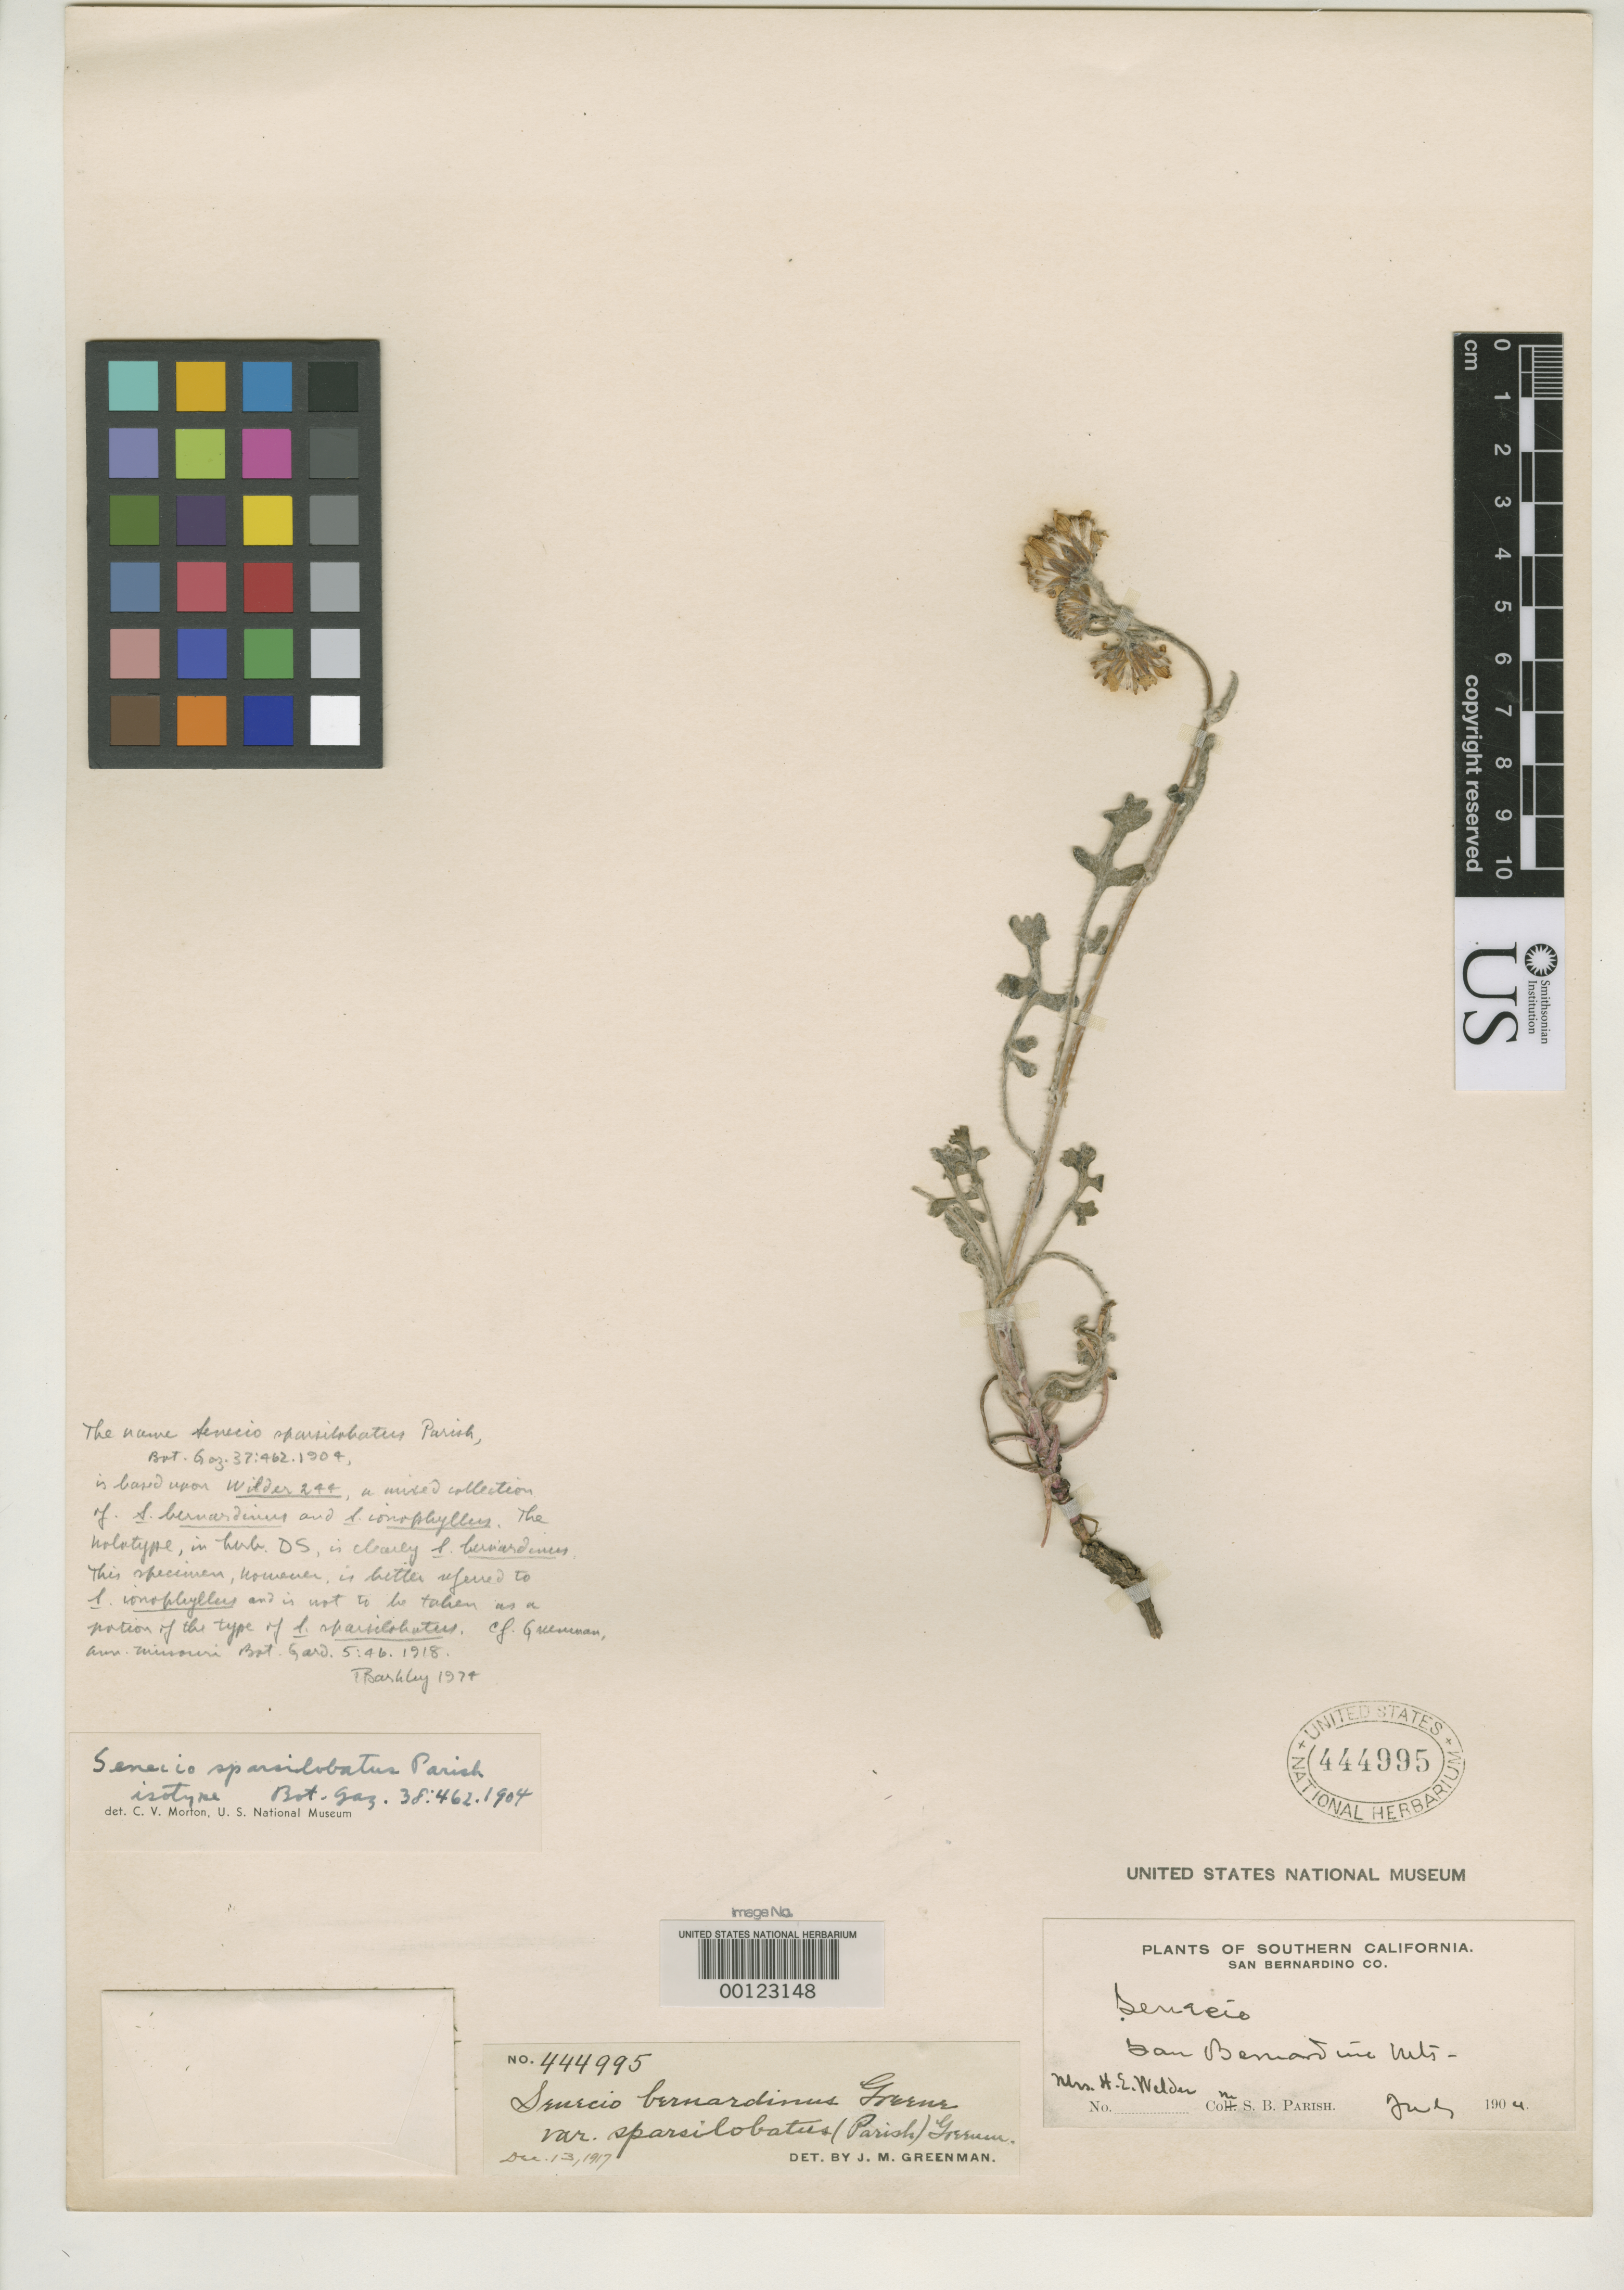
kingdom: Plantae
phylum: Tracheophyta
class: Magnoliopsida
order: Asterales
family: Asteraceae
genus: Senecio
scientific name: Senecio sparsilobatus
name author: Parish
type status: Type Collection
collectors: C. Wilder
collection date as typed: Jul 1904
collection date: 1904-07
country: United States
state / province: California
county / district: San Bernardino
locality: Trail from Barton Flats to south fork of Santa Ana River, San Bernardino Mts.; alt. 7000 ft.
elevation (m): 2134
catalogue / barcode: US 444995